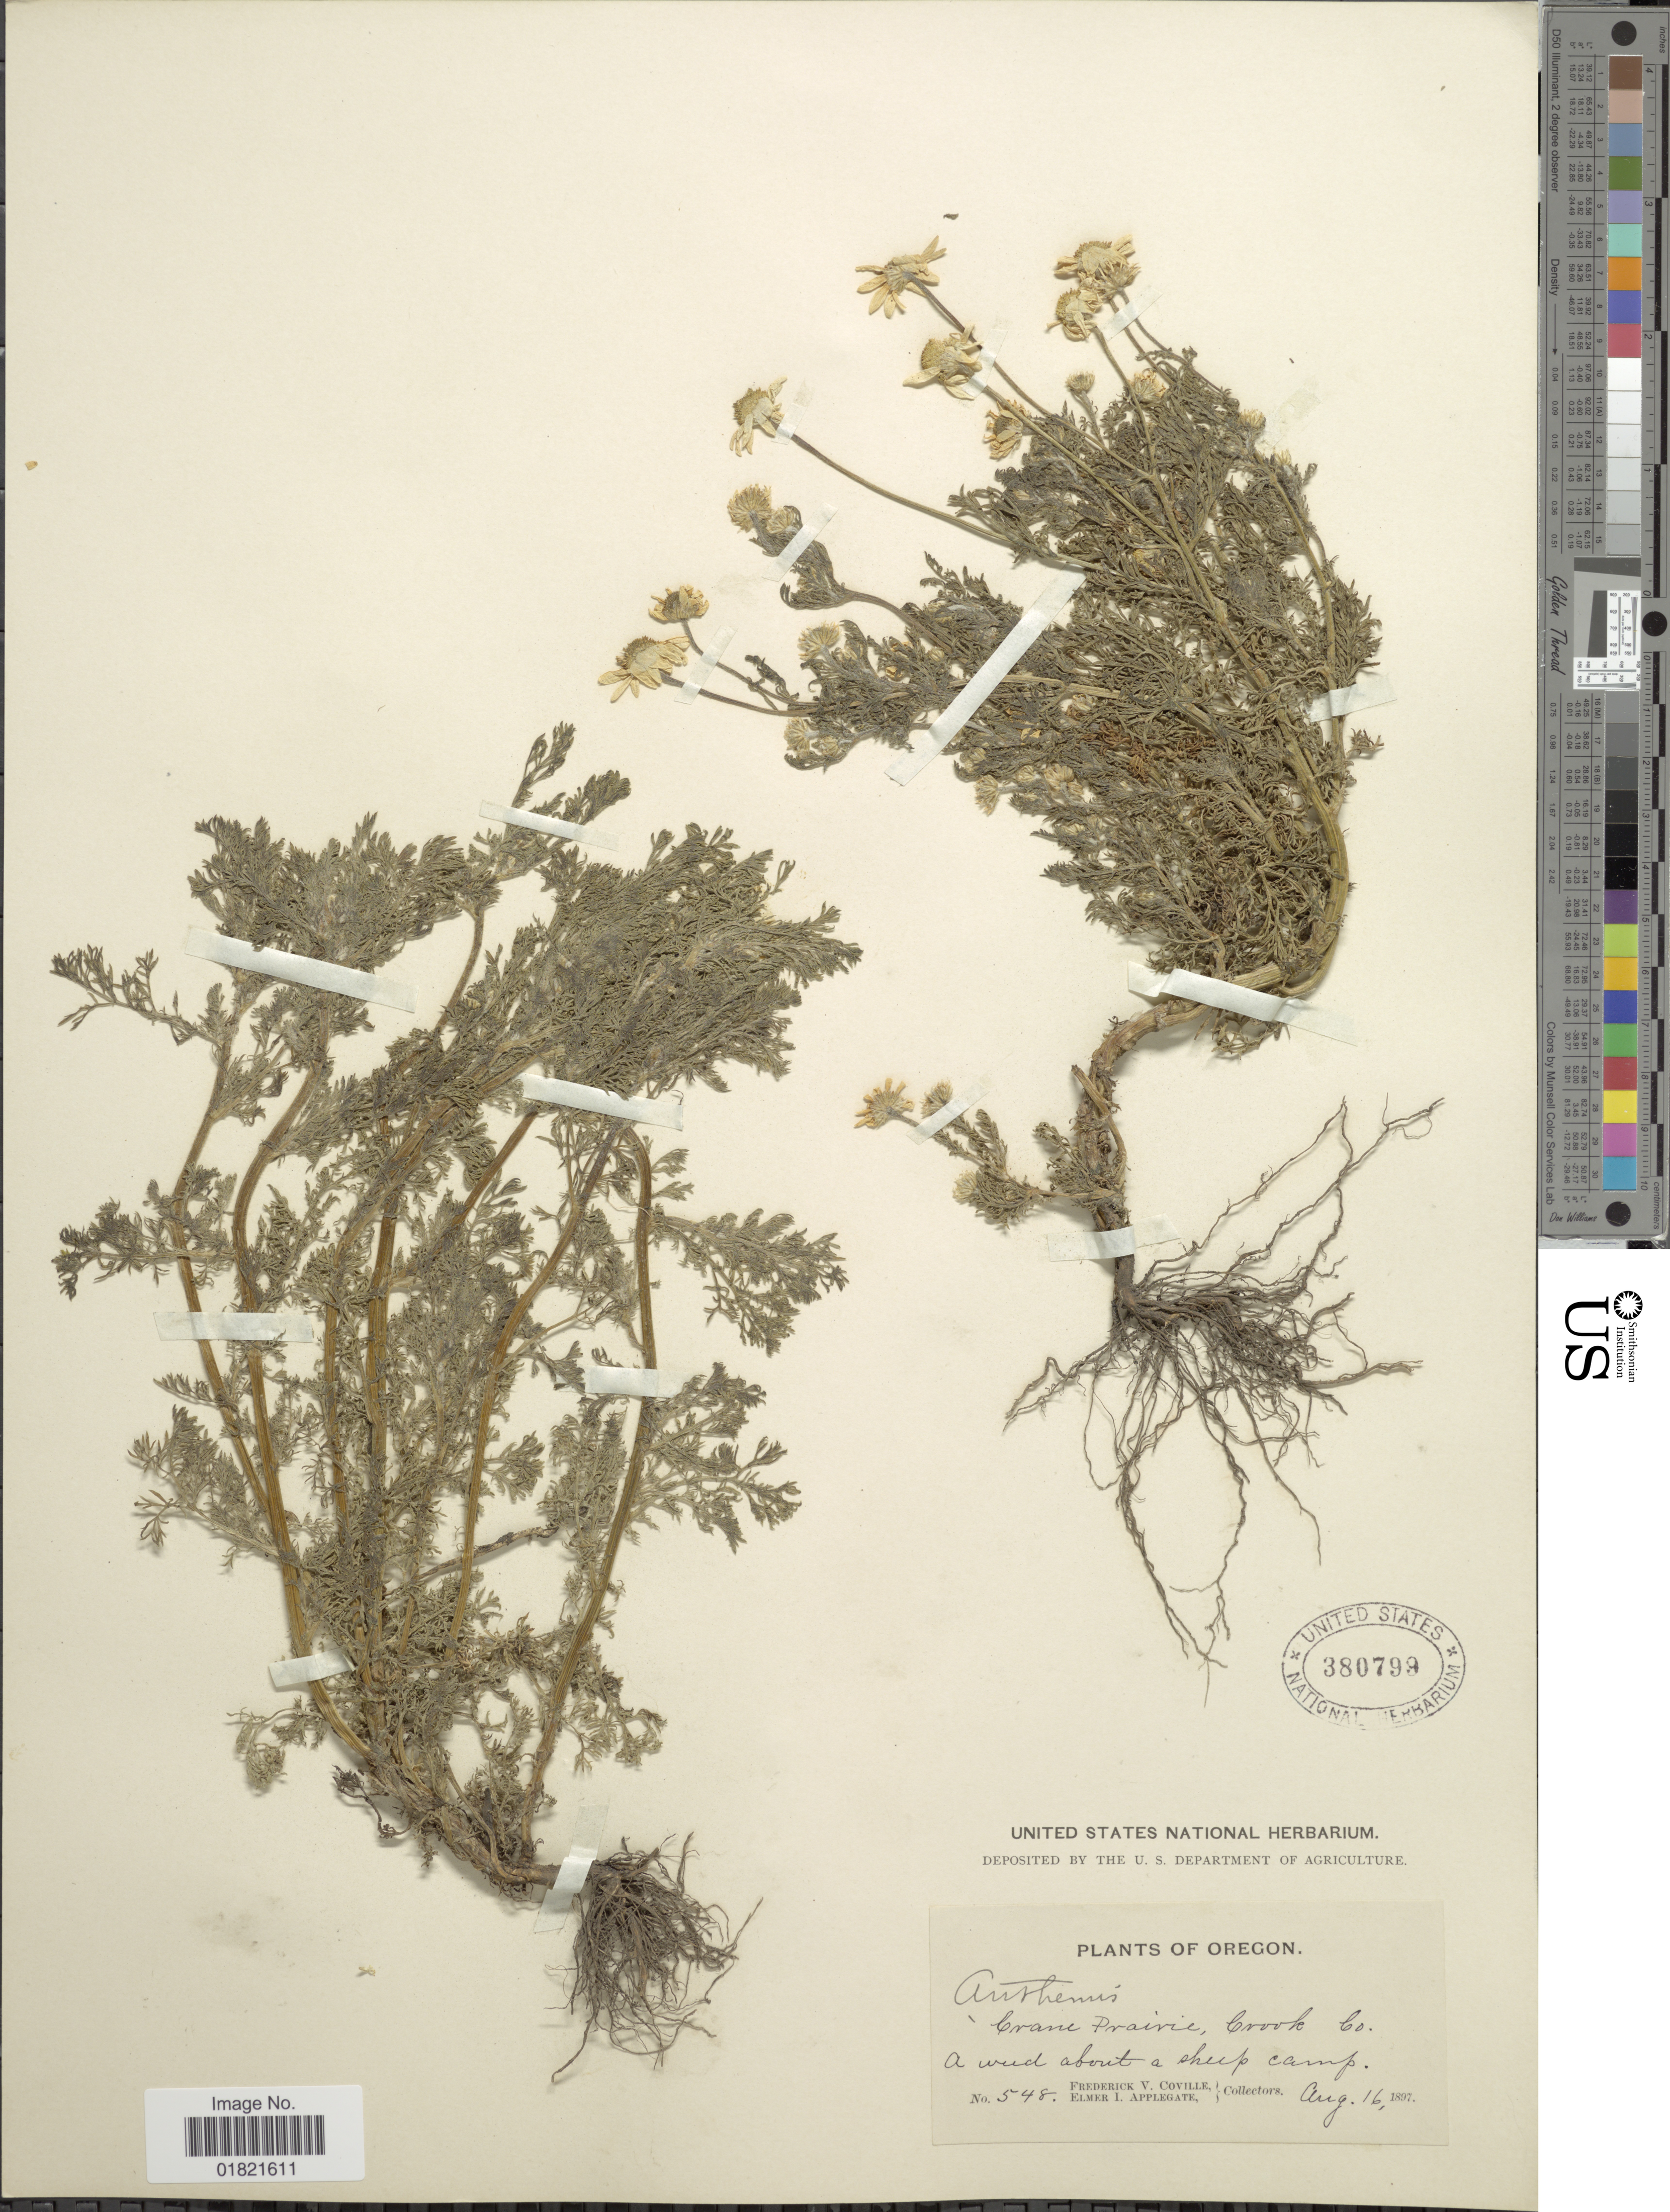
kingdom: Plantae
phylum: Tracheophyta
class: Magnoliopsida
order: Asterales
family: Asteraceae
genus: Anthemis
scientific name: Anthemis cotula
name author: L.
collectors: F. V. Coville & E. I. Applegate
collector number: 548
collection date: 1897-08-16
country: United States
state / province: Oregon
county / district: Crook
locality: Crane Prairie, Crook Co. a weed about a sheep camp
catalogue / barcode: US 380799